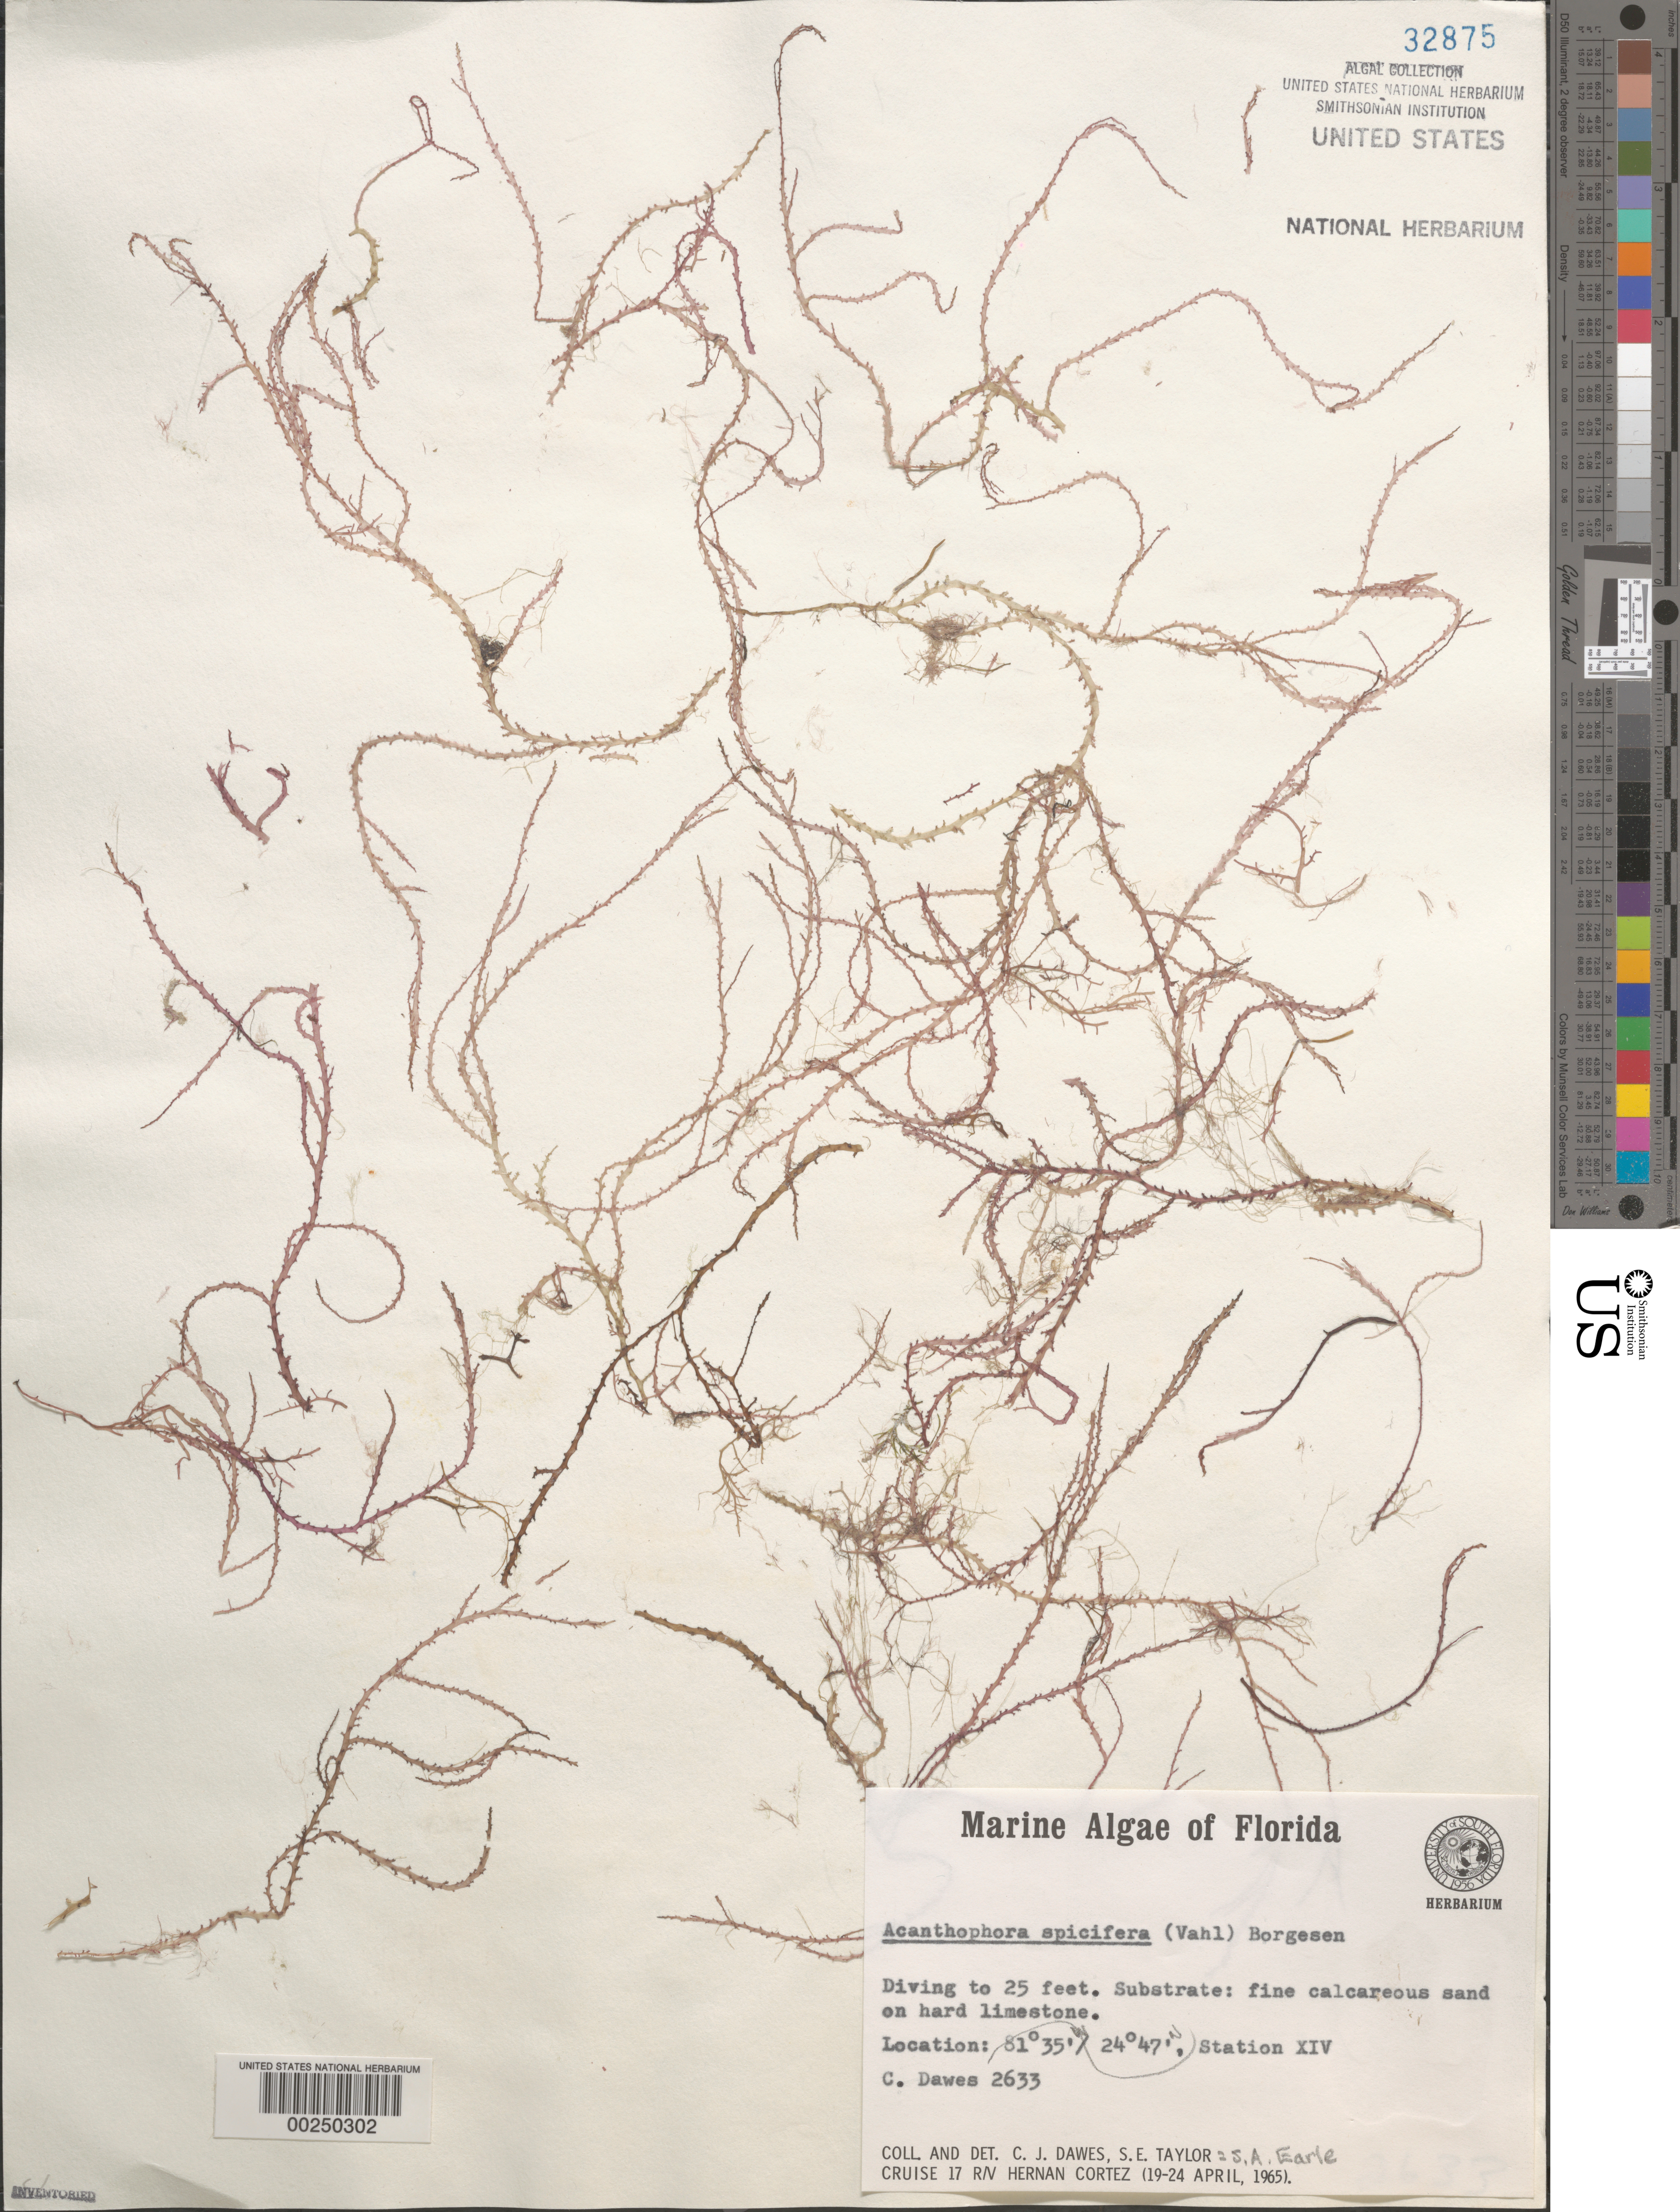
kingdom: Plantae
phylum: Rhodophyta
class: Florideophyceae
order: Ceramiales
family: Rhodomelaceae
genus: Acanthophora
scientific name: Acanthophora spicifera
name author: (Vahl) Børgesen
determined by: Dawes, C. J.; Earle, S. A.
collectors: C. Dawes & S. A. Earle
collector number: Cjd 2633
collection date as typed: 19 Apr 1965 to 24 Apr 1965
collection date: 1965-04-19/1965-04-24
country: United States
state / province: Florida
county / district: Monroe County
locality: Straits of Florida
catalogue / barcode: US 32875